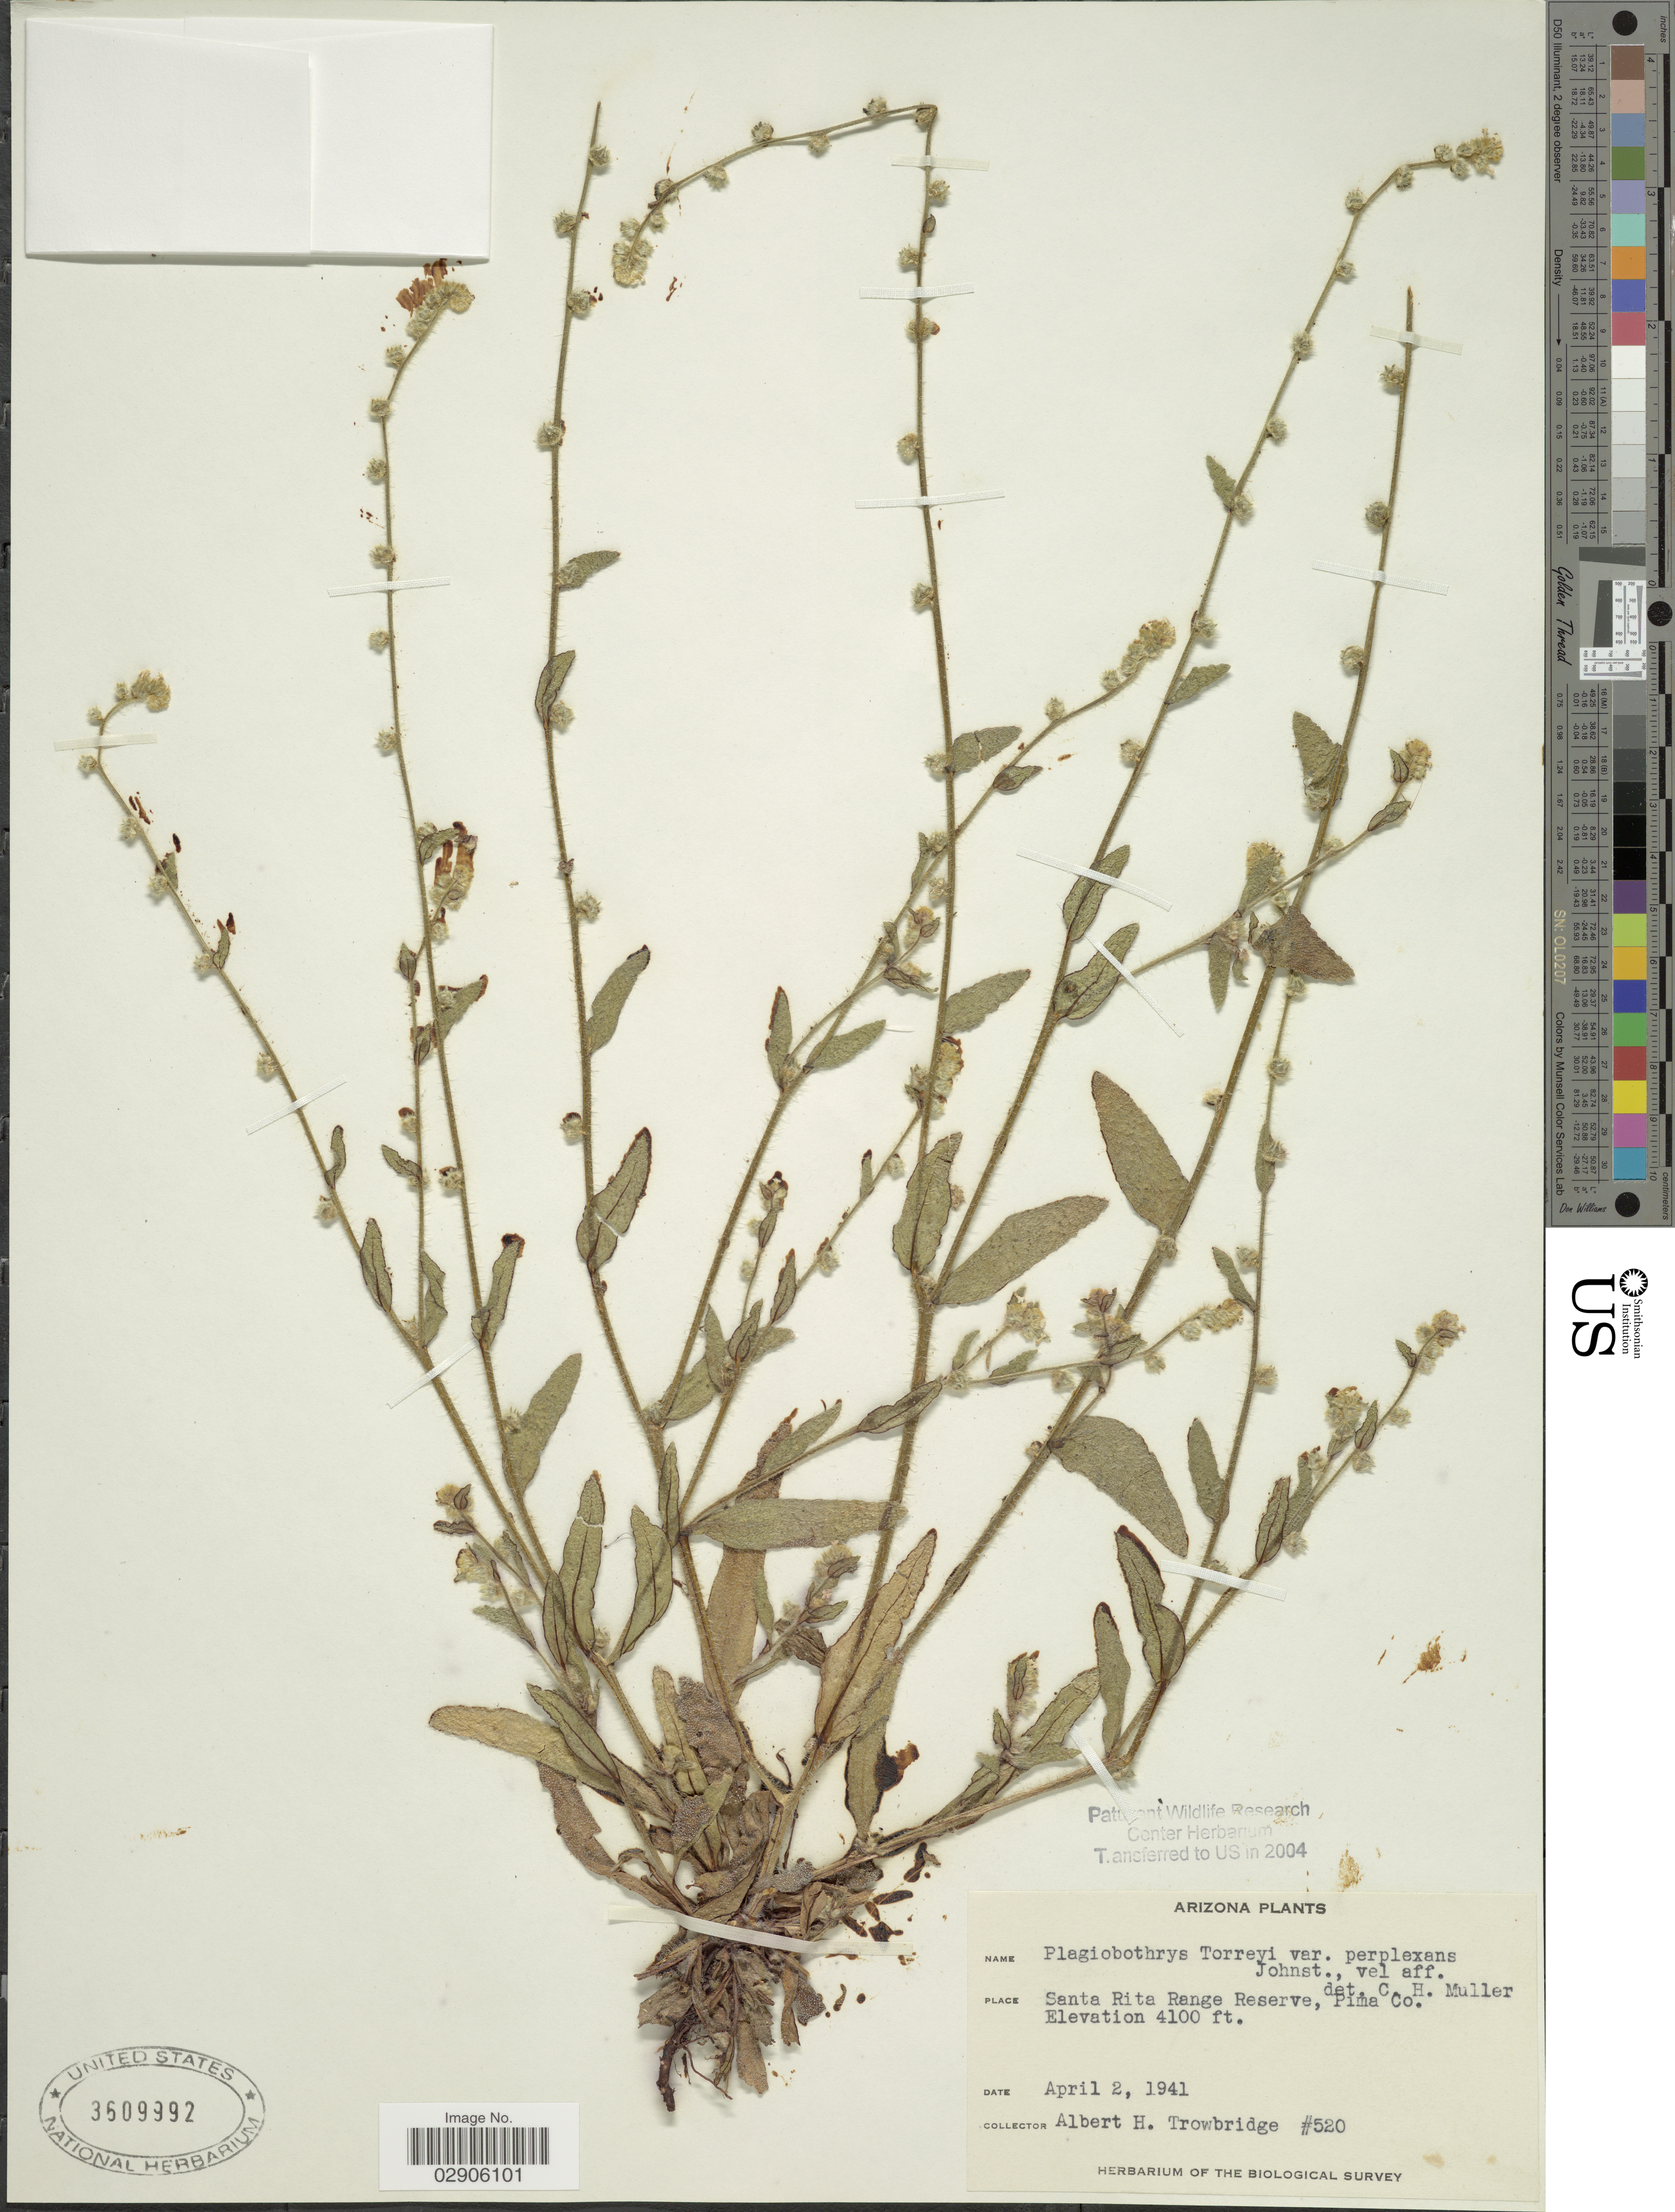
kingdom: Plantae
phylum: Tracheophyta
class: Magnoliopsida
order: Boraginales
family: Boraginaceae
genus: Plagiobothrys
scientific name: Plagiobothrys torreyi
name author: A. Gray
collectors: A. H. Trowbridge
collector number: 520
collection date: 1941-04-02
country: United States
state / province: Arizona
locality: Santa Rita Range Reserve, Pima Co.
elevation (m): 1250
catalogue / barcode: US 3609992